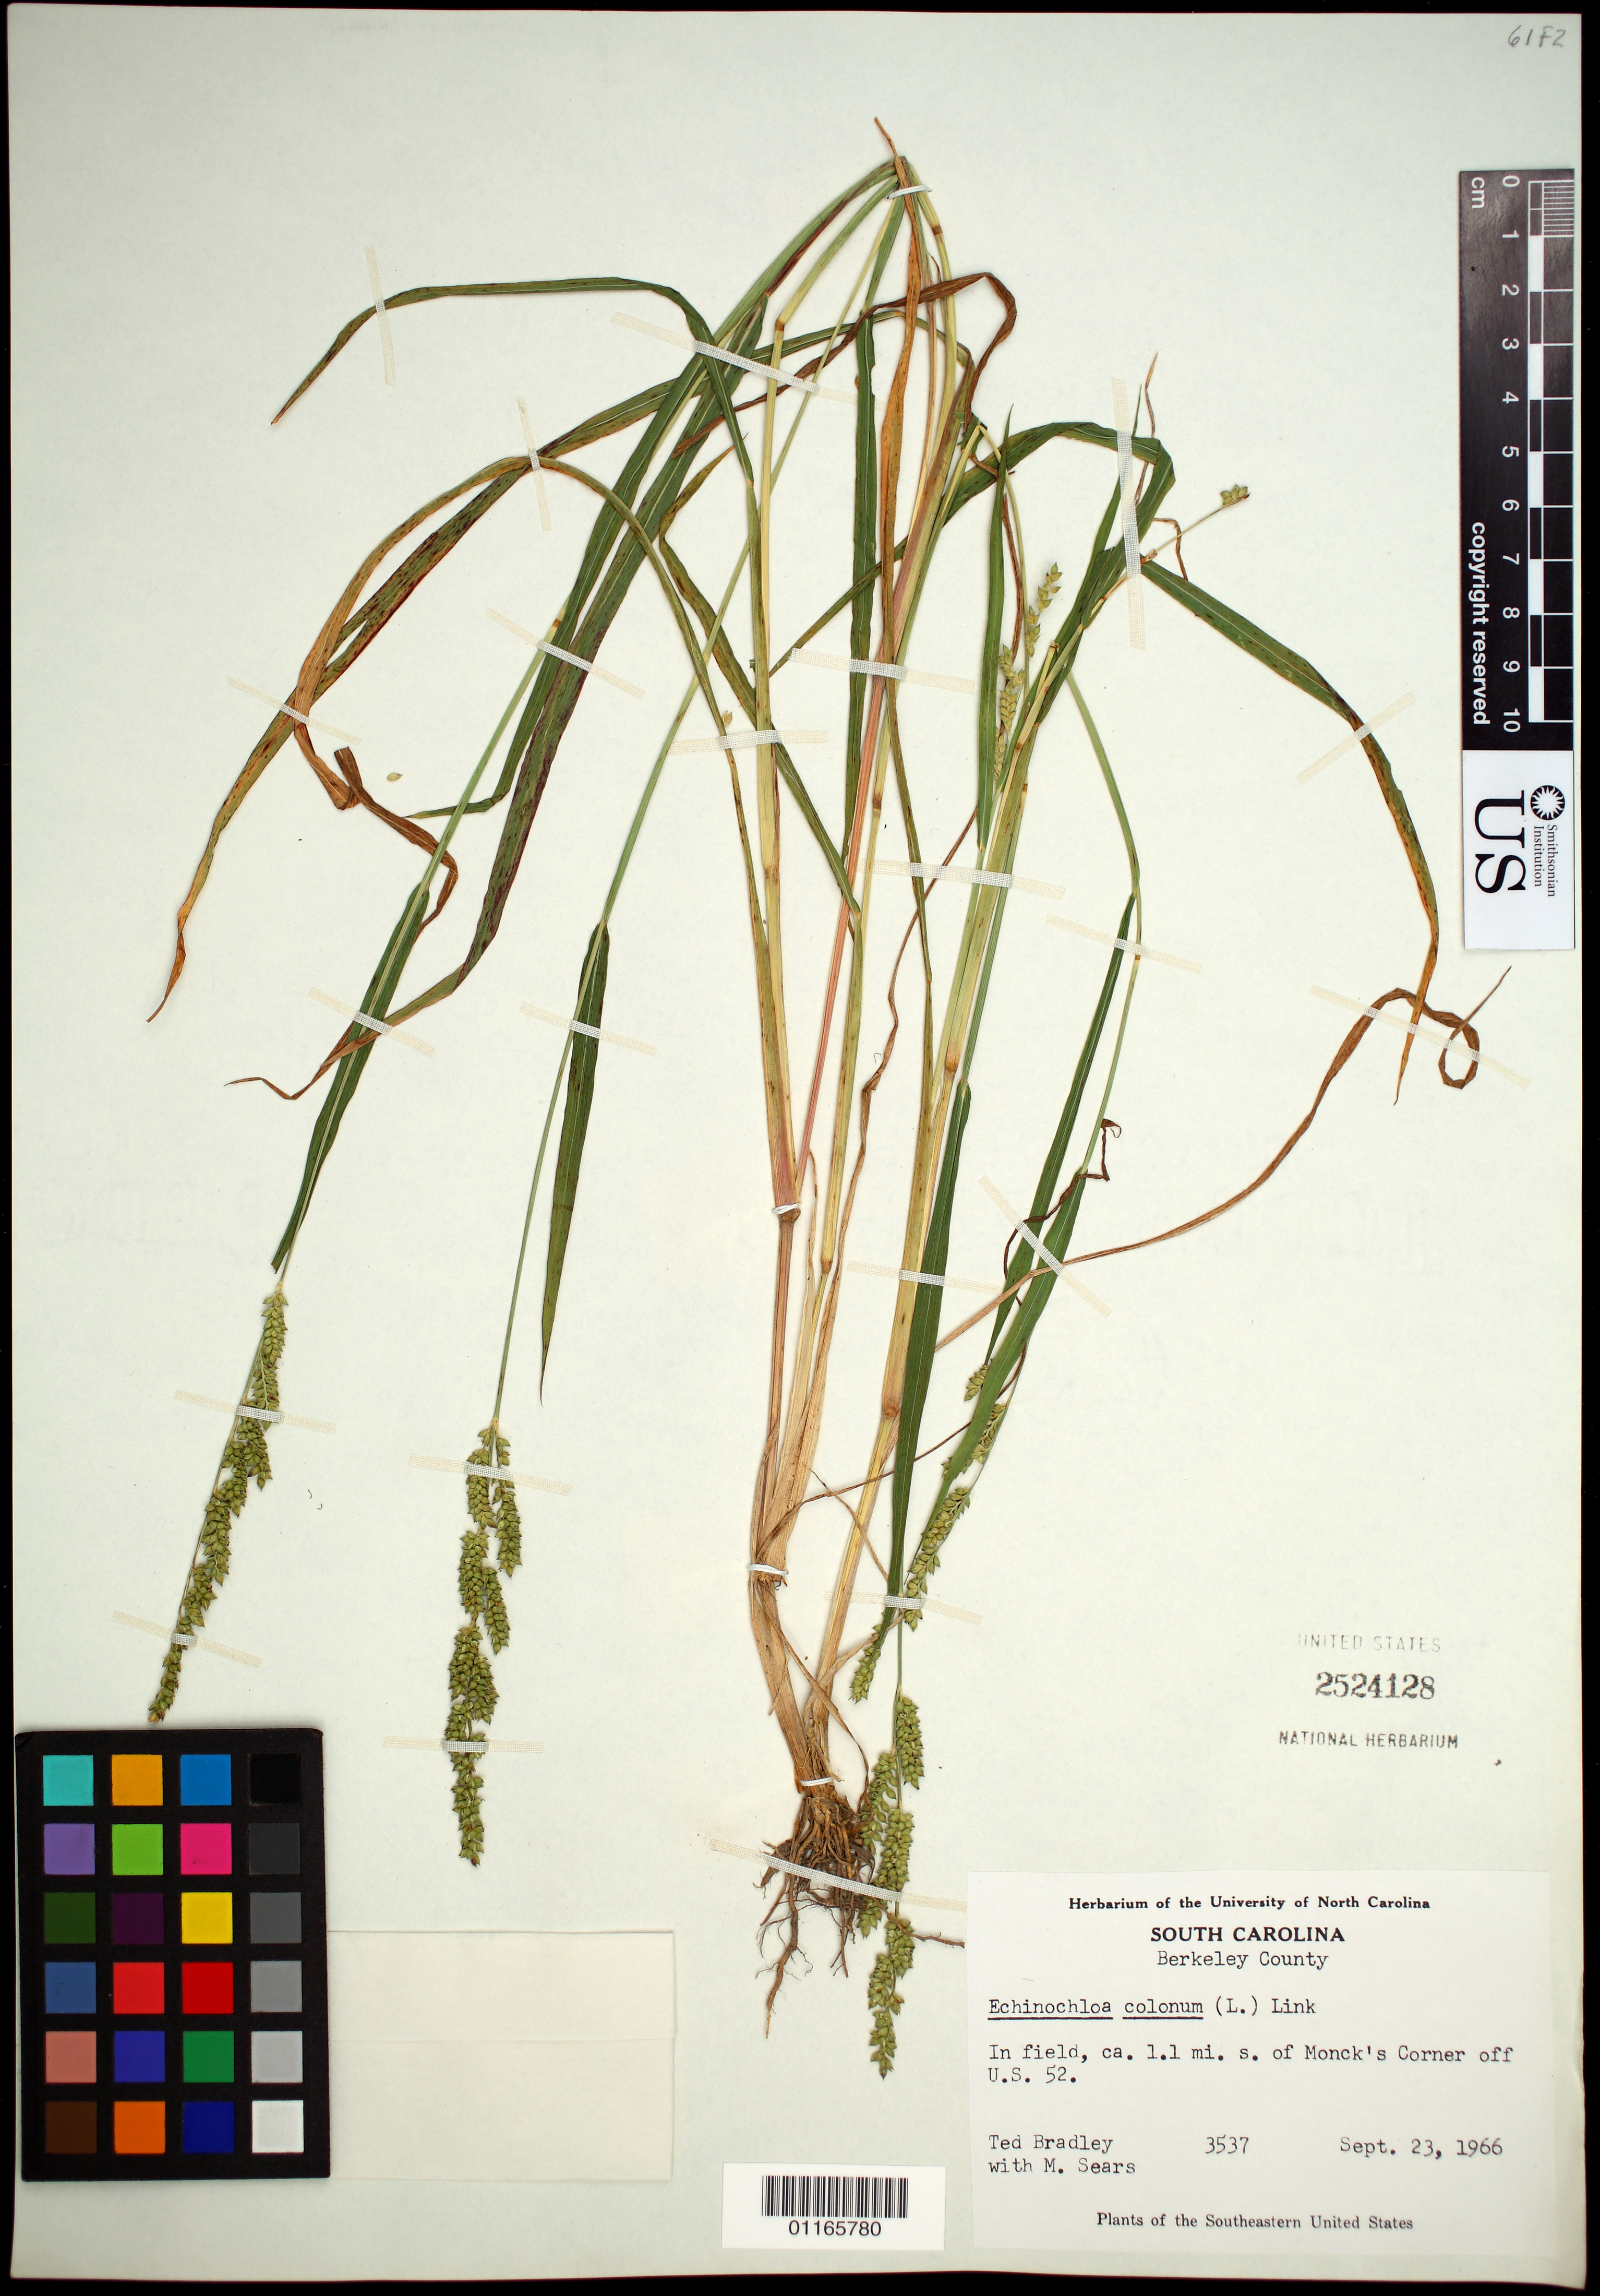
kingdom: Plantae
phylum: Tracheophyta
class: Liliopsida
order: Poales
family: Poaceae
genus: Echinochloa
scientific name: Echinochloa colona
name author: (L.) Link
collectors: T. Bradley & M. Sears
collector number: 3537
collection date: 1966-09-23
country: United States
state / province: South Carolina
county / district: Berkeley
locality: In field, ca. 1.1 mi. s. of Monck's Corner off U.S. 52.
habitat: In field.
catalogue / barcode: US 2524128